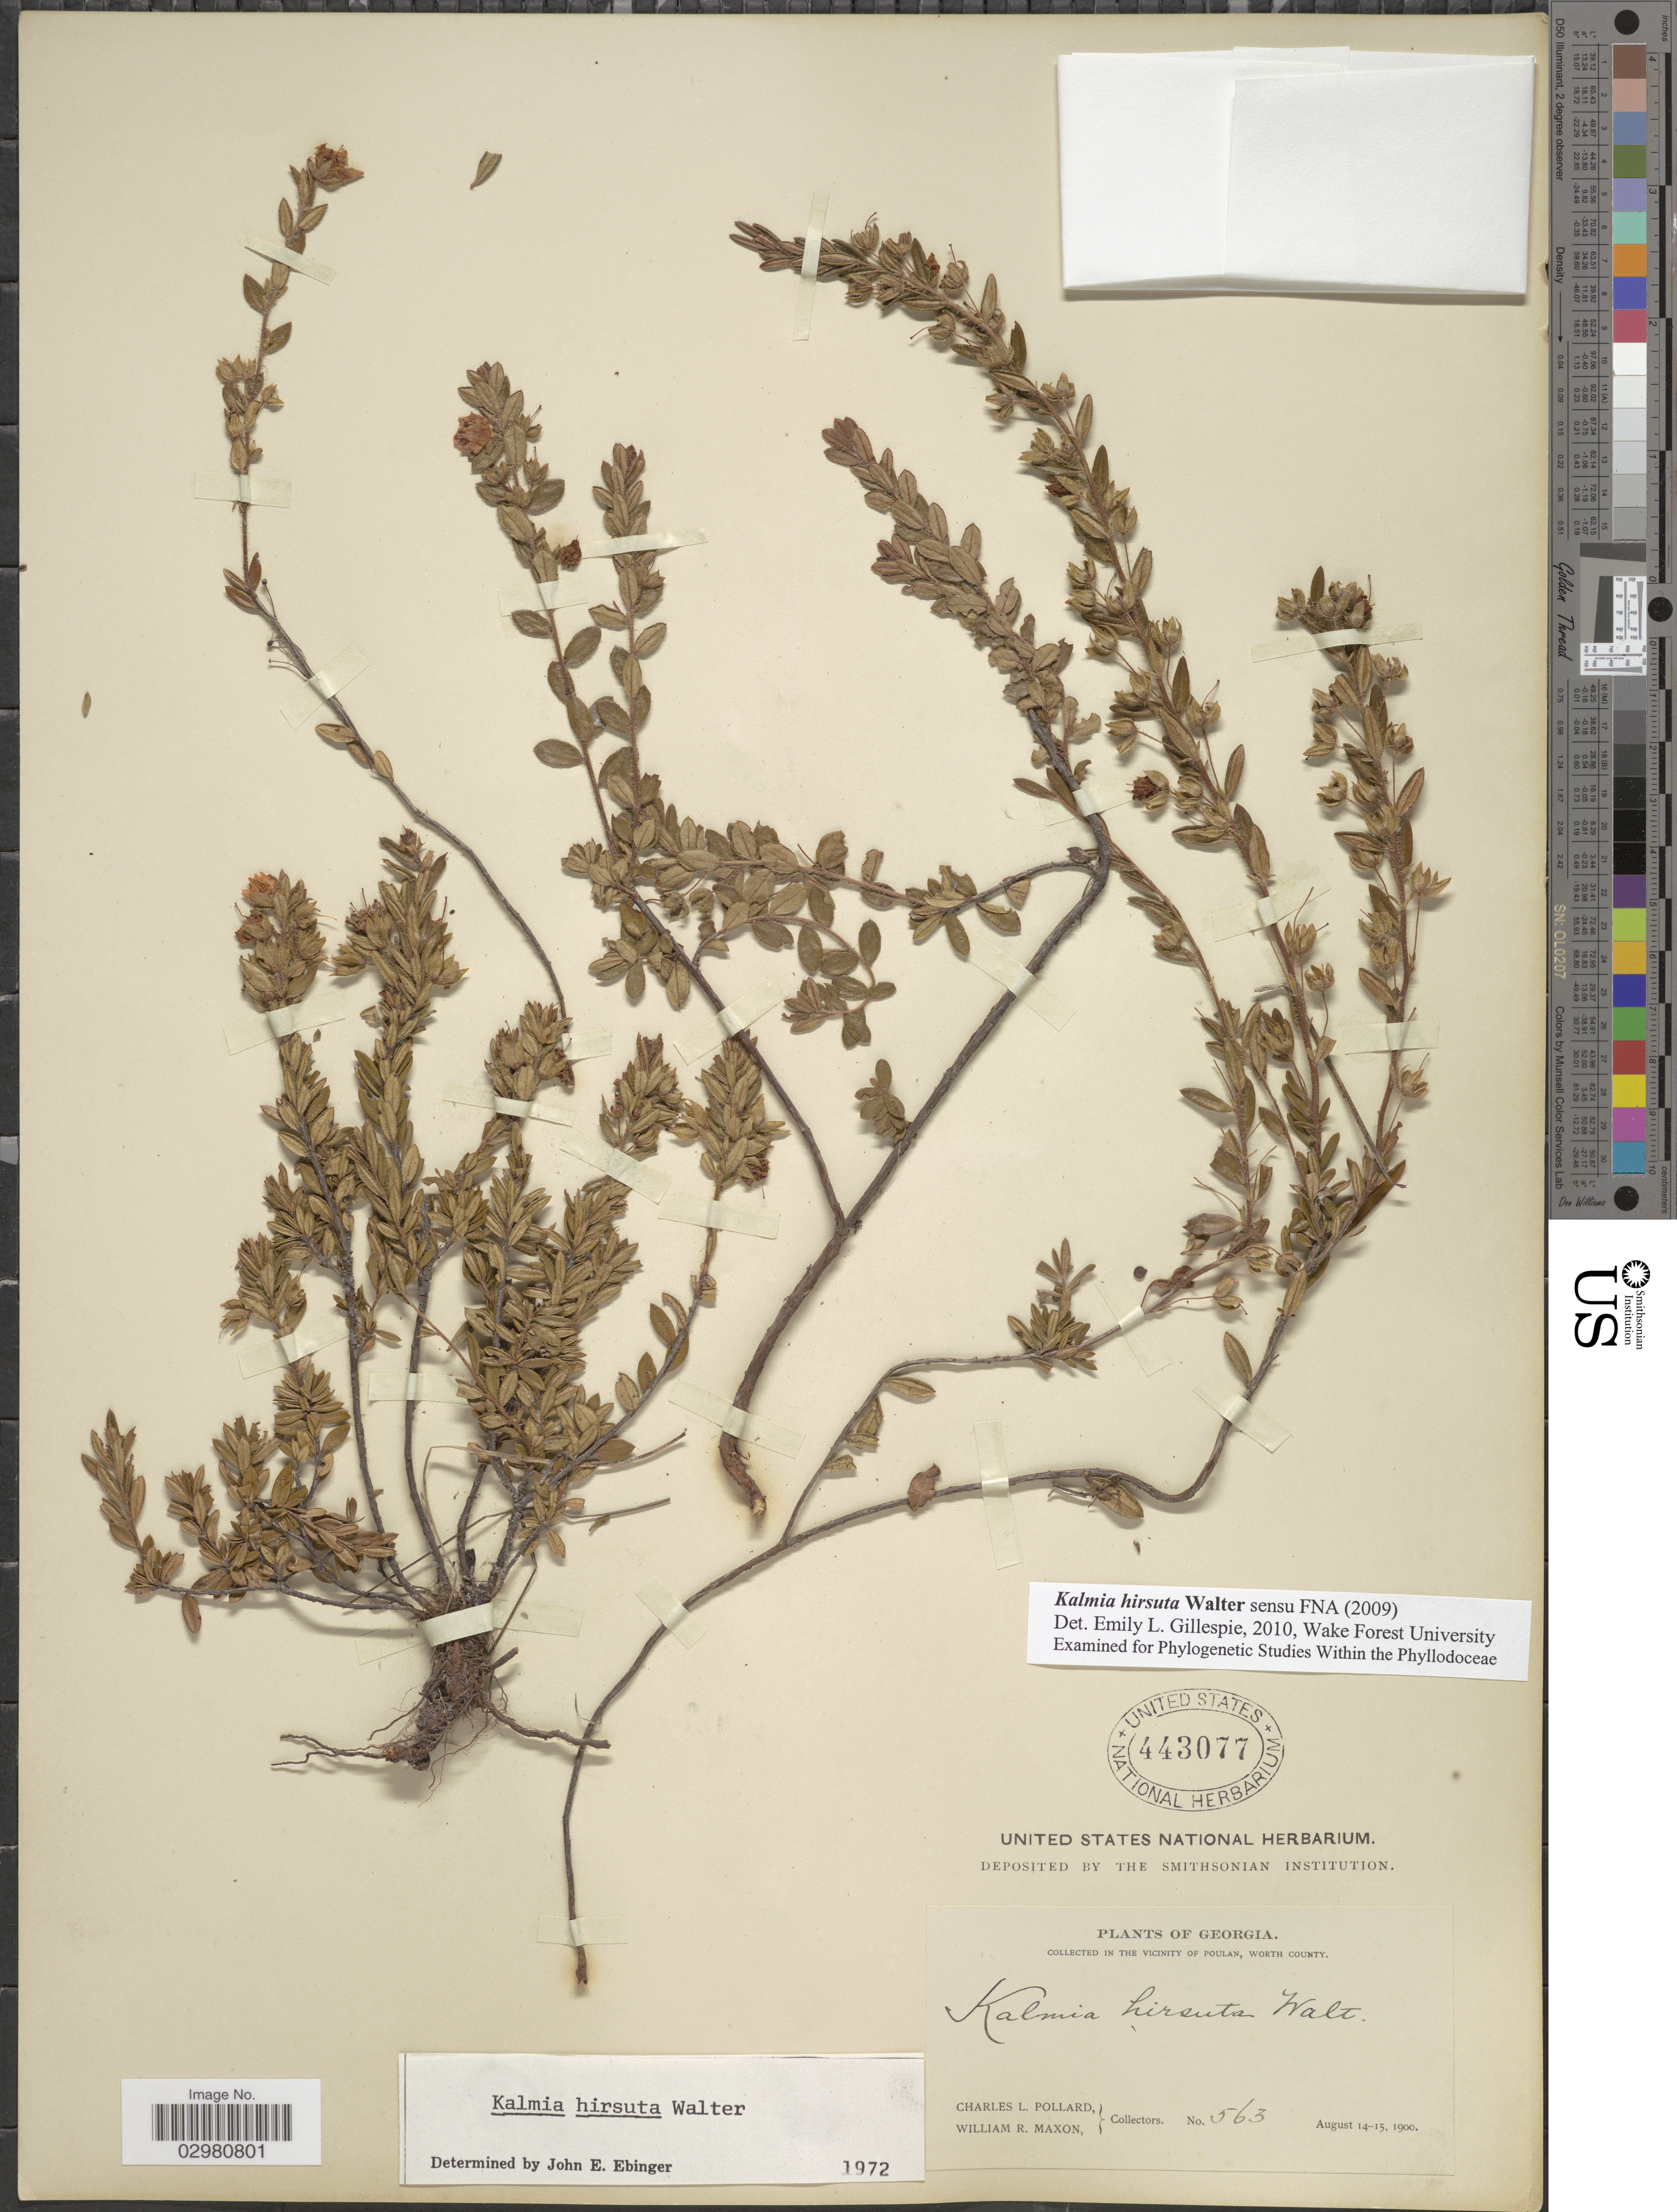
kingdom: Plantae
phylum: Tracheophyta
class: Magnoliopsida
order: Ericales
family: Ericaceae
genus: Kalmia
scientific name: Kalmia hirsuta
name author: Walter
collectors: C. L. Pollard & W. R. Maxon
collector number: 563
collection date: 1900-08-14/1900-08-15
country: United States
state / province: Georgia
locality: In the vicinity of Poulan, worth county.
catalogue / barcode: US 443077